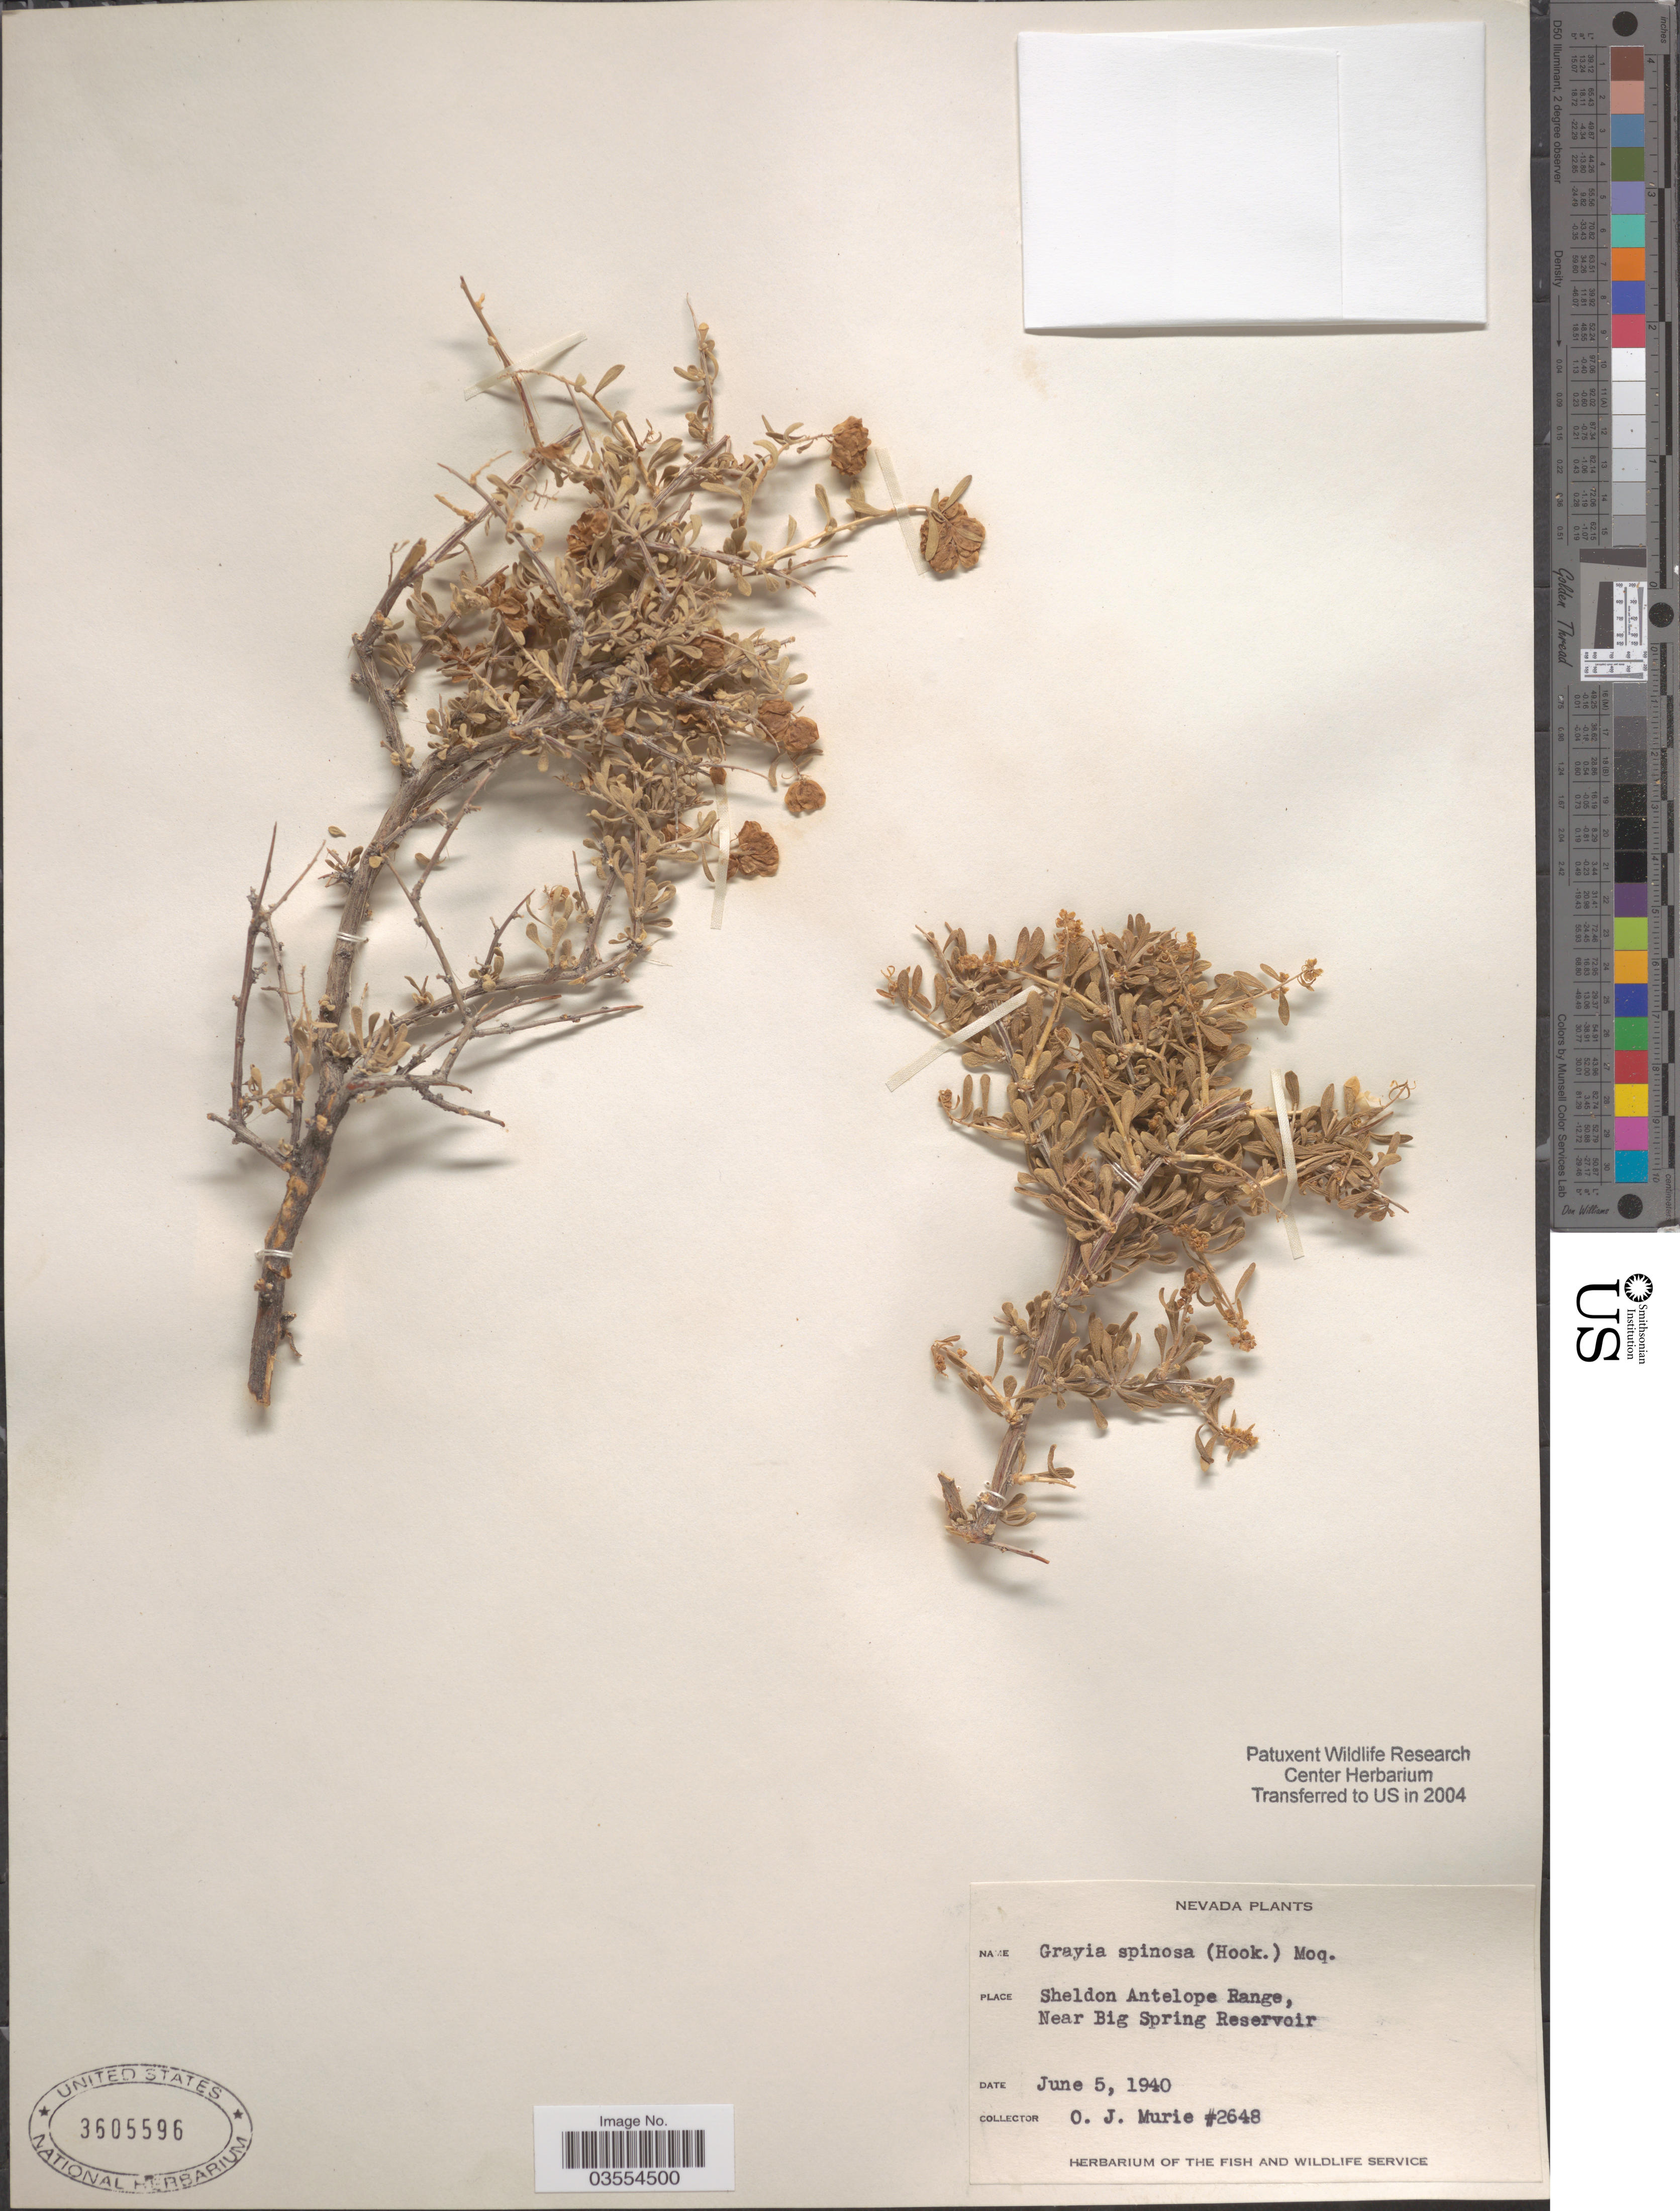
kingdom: Plantae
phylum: Tracheophyta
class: Magnoliopsida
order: Caryophyllales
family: Amaranthaceae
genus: Grayia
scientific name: Grayia spinosa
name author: (Hook.) Moq.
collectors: O. Murie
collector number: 2648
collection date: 1940-06-05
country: United States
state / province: Nevada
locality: Sheldon Antelope Range, Near Big Spring Reservoir.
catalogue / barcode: US 3605596